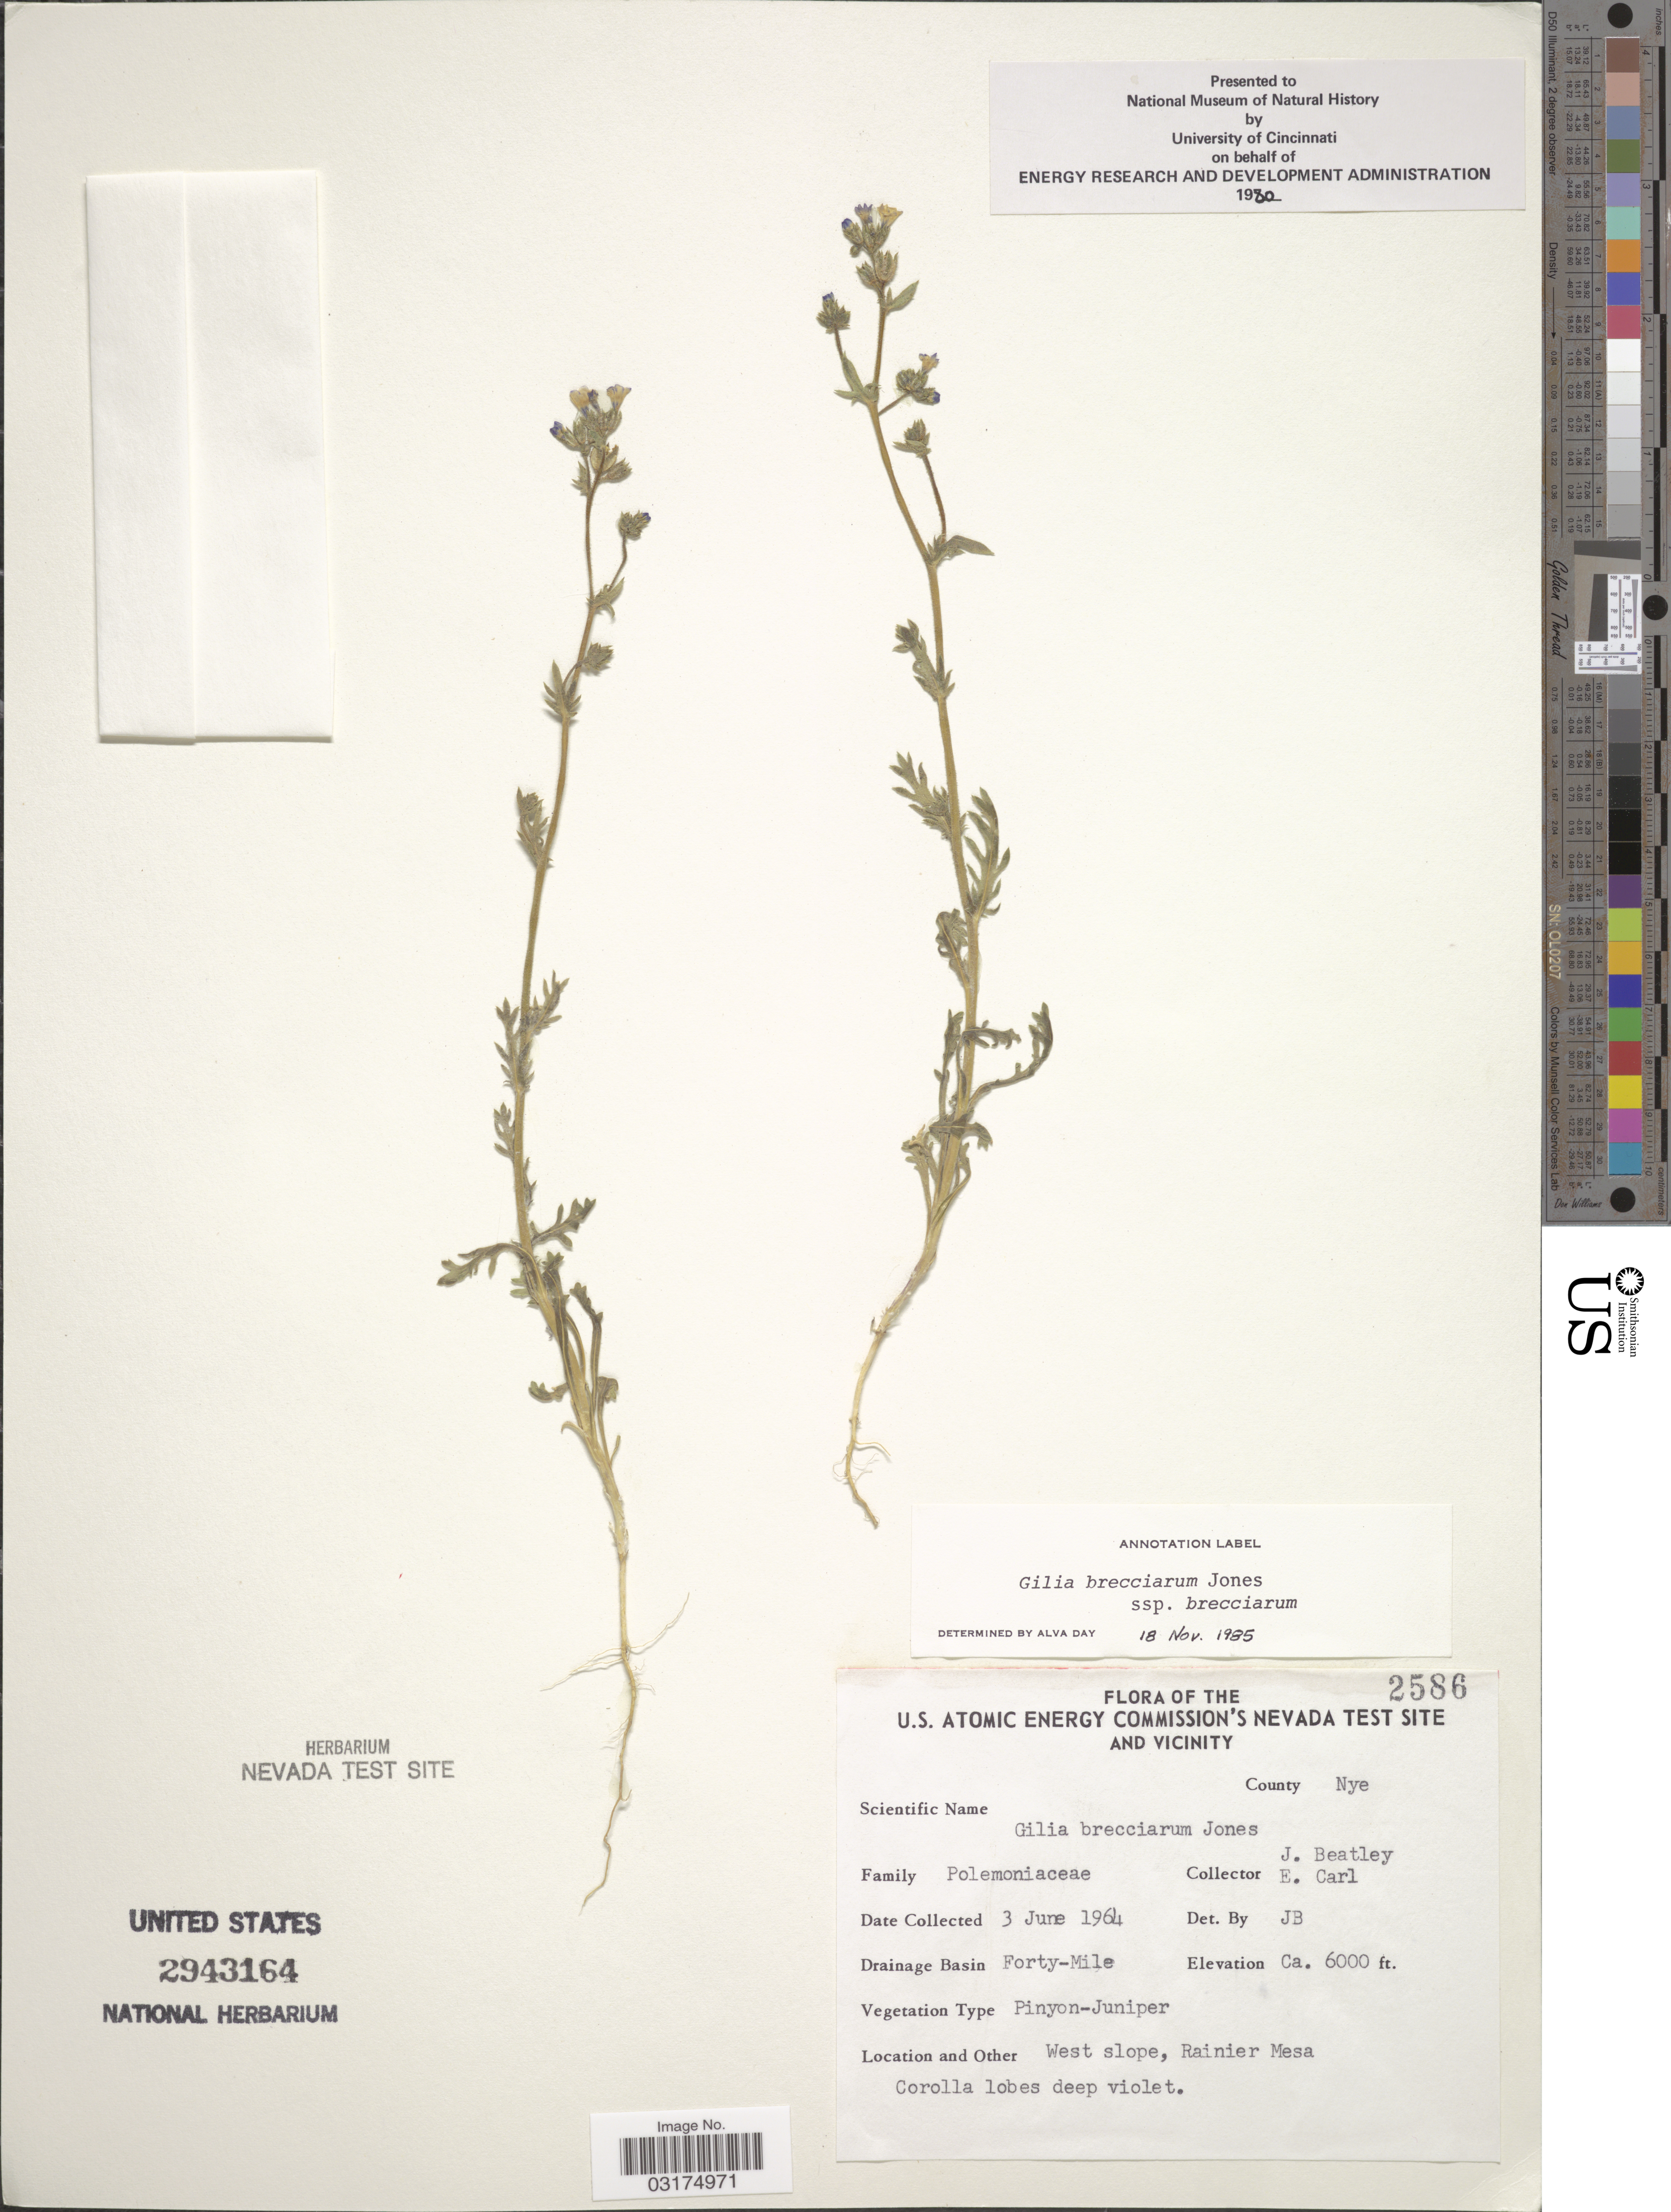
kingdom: Plantae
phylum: Tracheophyta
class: Magnoliopsida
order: Ericales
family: Polemoniaceae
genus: Gilia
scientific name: Gilia brecciarum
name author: M.E. Jones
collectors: J. C. Beatley & E. Carl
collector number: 2586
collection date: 1964-06-03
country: United States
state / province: Nevada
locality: The U. S. Atomic Energy Commission's Nevada Test Site and Vicinity. County Nye. Drainage Basin Forty-Mile. West slope, Rainier Mesa Corolla lobes deep violet.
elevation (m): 1829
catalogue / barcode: US 2943164